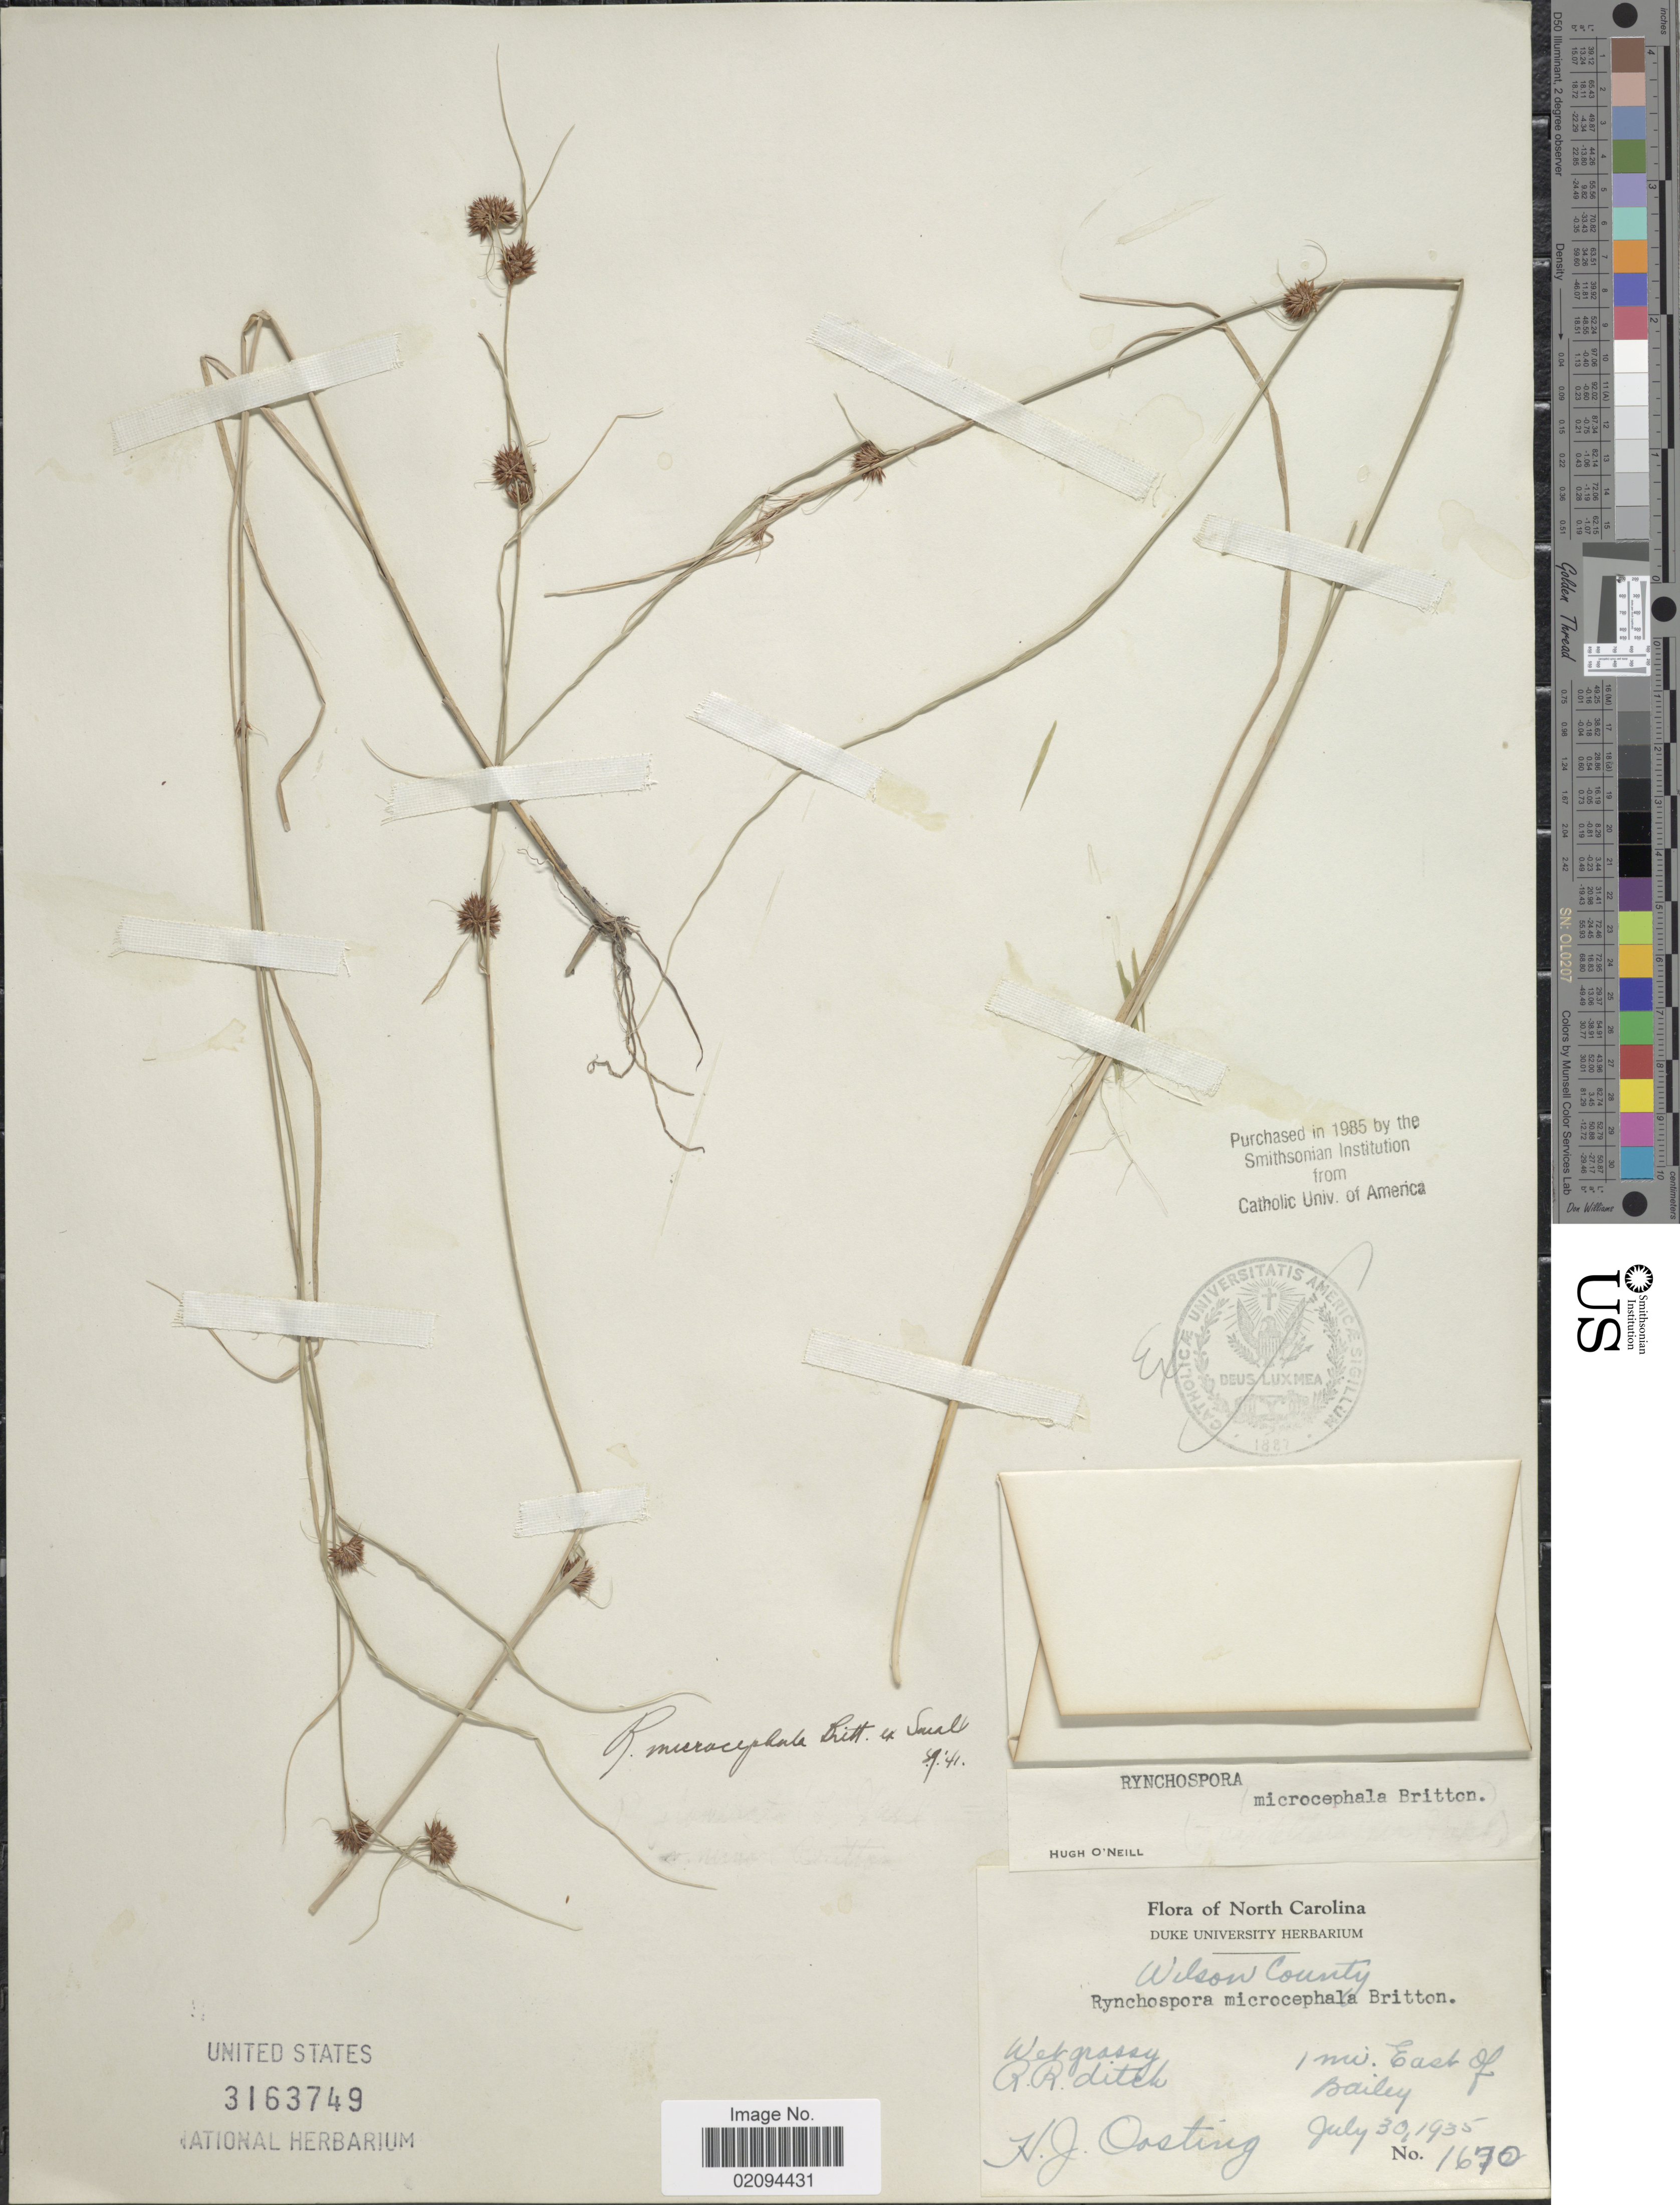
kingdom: Plantae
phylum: Tracheophyta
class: Liliopsida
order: Poales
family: Cyperaceae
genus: Rhynchospora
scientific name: Rhynchospora microcephala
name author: (Britton) Britton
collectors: H. Oosting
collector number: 1670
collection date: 1935-07-30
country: United States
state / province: North Carolina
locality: Wilson County. Wet grassy, R.R. ditch. 1 mi. East of Bailey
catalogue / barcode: US 3163749